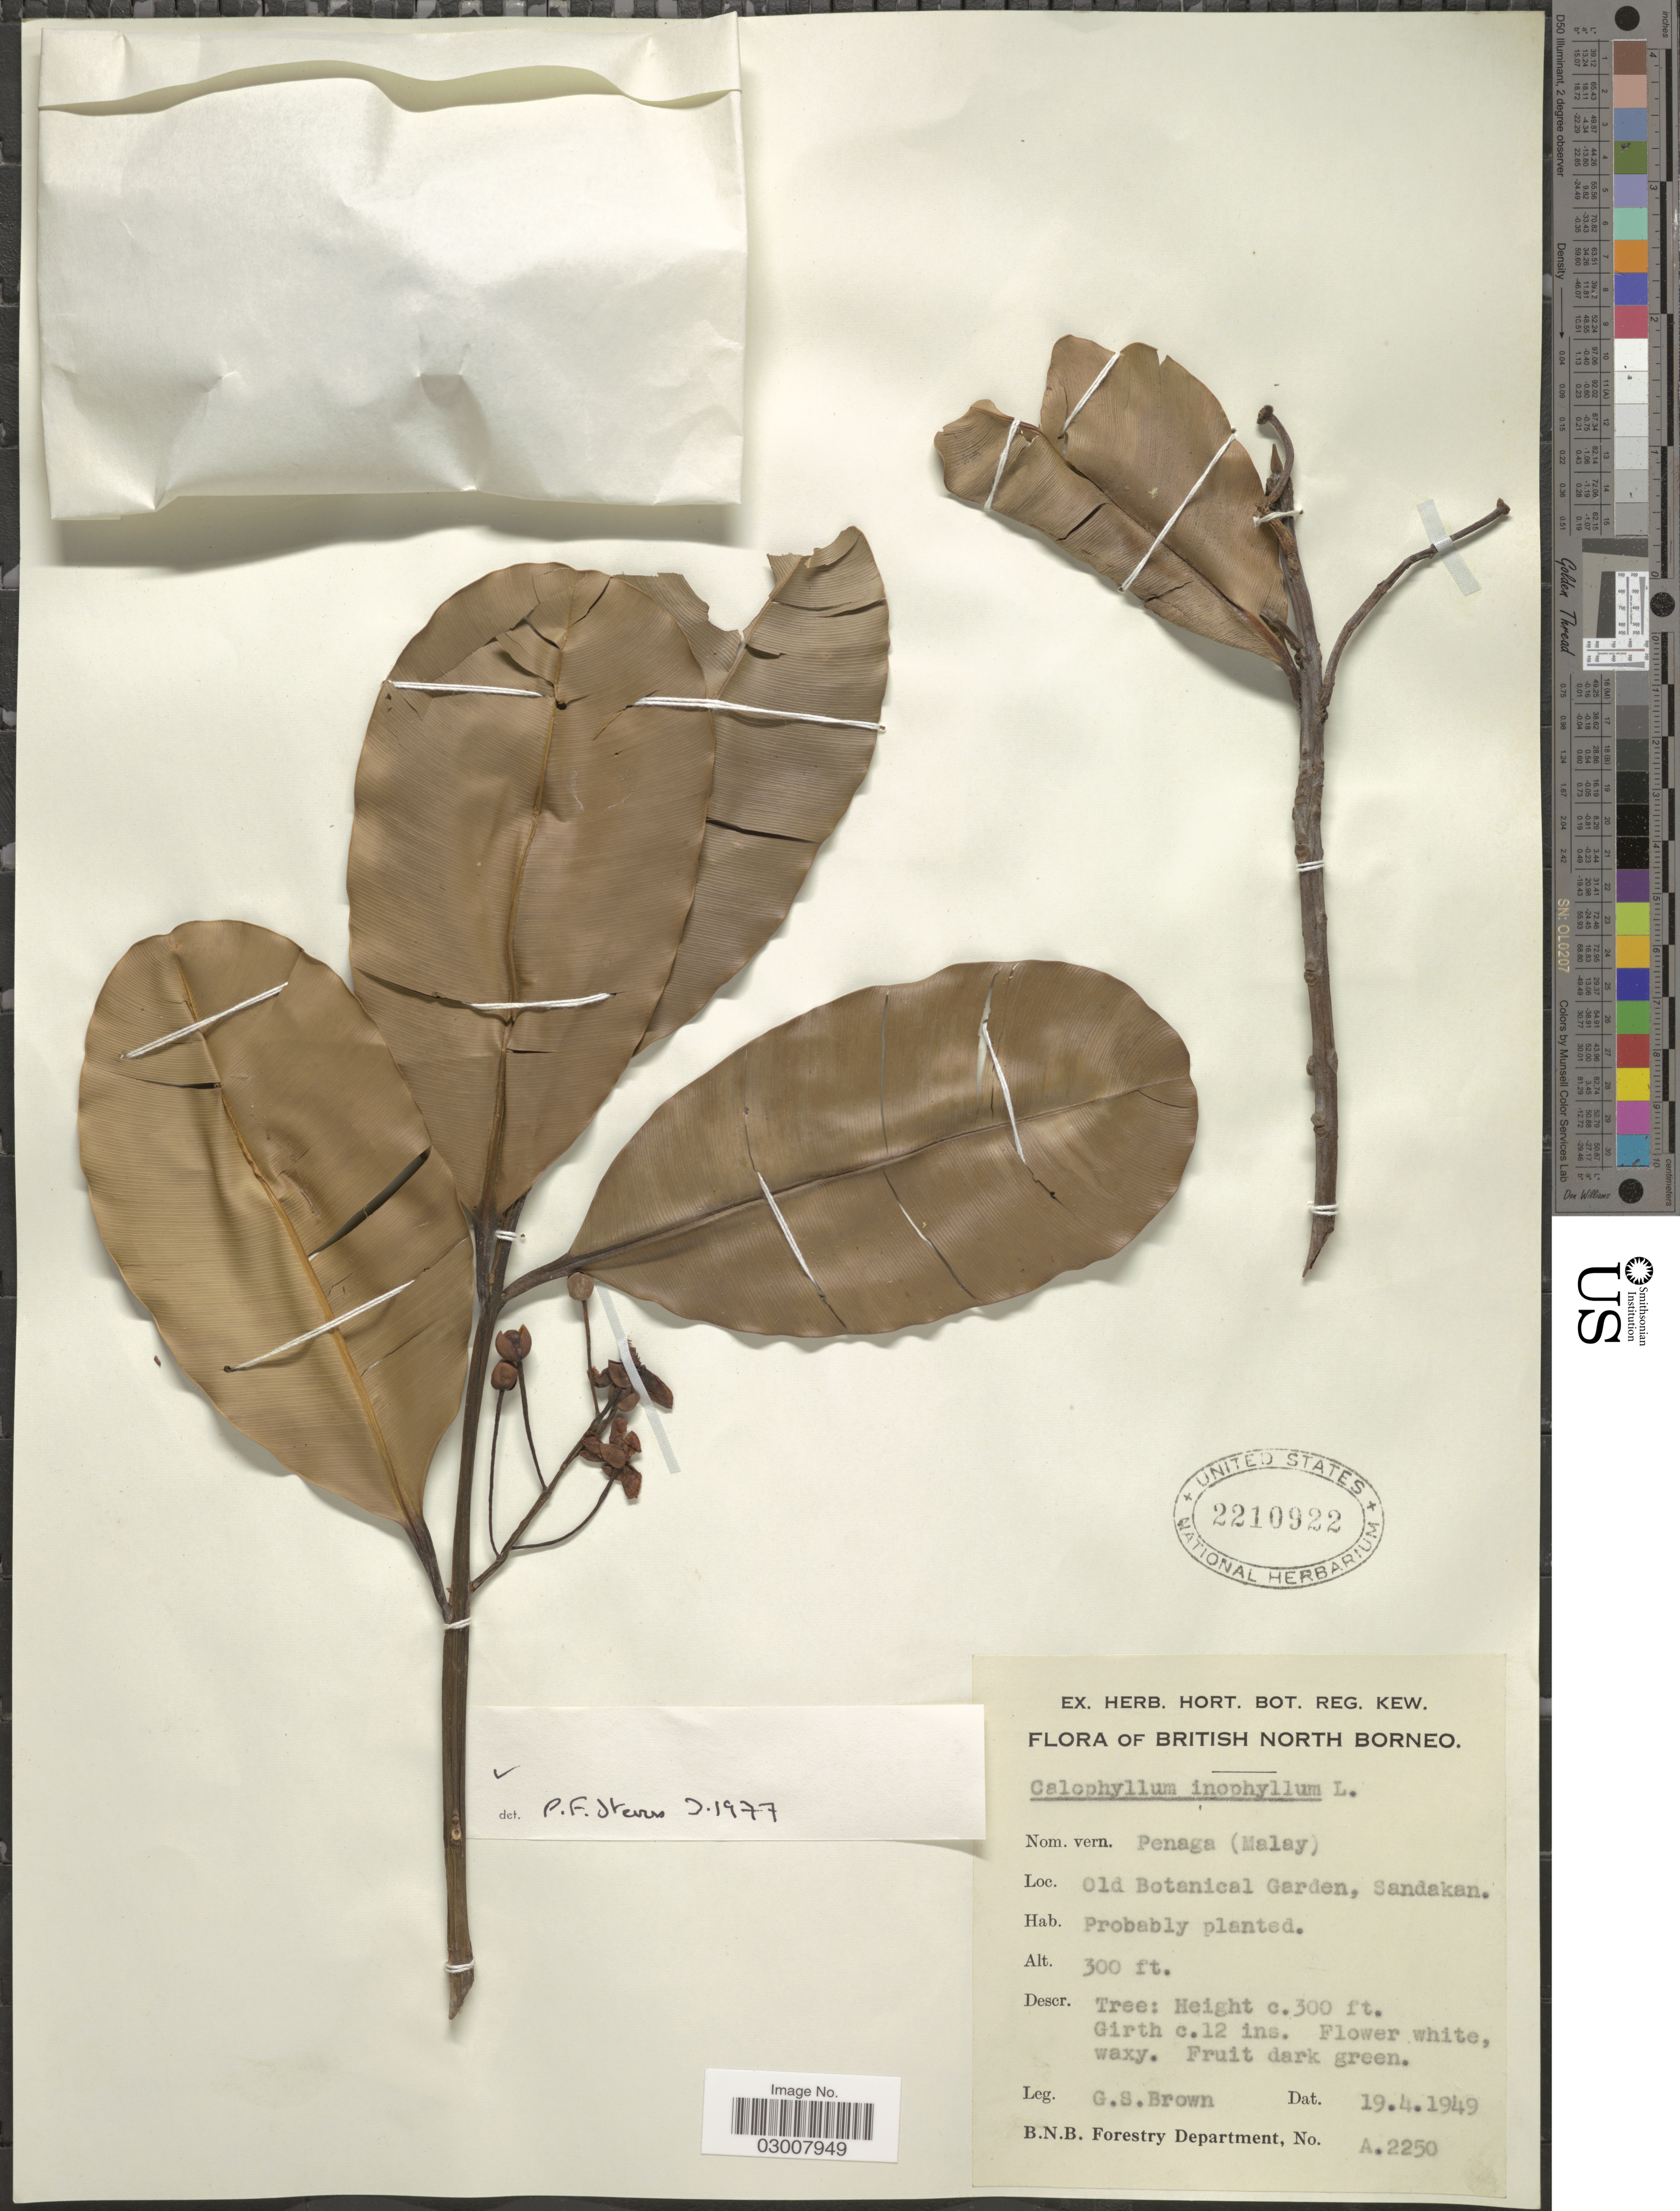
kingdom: Plantae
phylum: Tracheophyta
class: Magnoliopsida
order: Malpighiales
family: Calophyllaceae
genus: Calophyllum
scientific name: Calophyllum inophyllum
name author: L.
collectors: G. Brown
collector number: A2250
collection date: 1949-04-19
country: Malaysia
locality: British North Borneo. Old Botanical Garden, Sandakan.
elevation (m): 91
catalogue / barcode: US 2210922